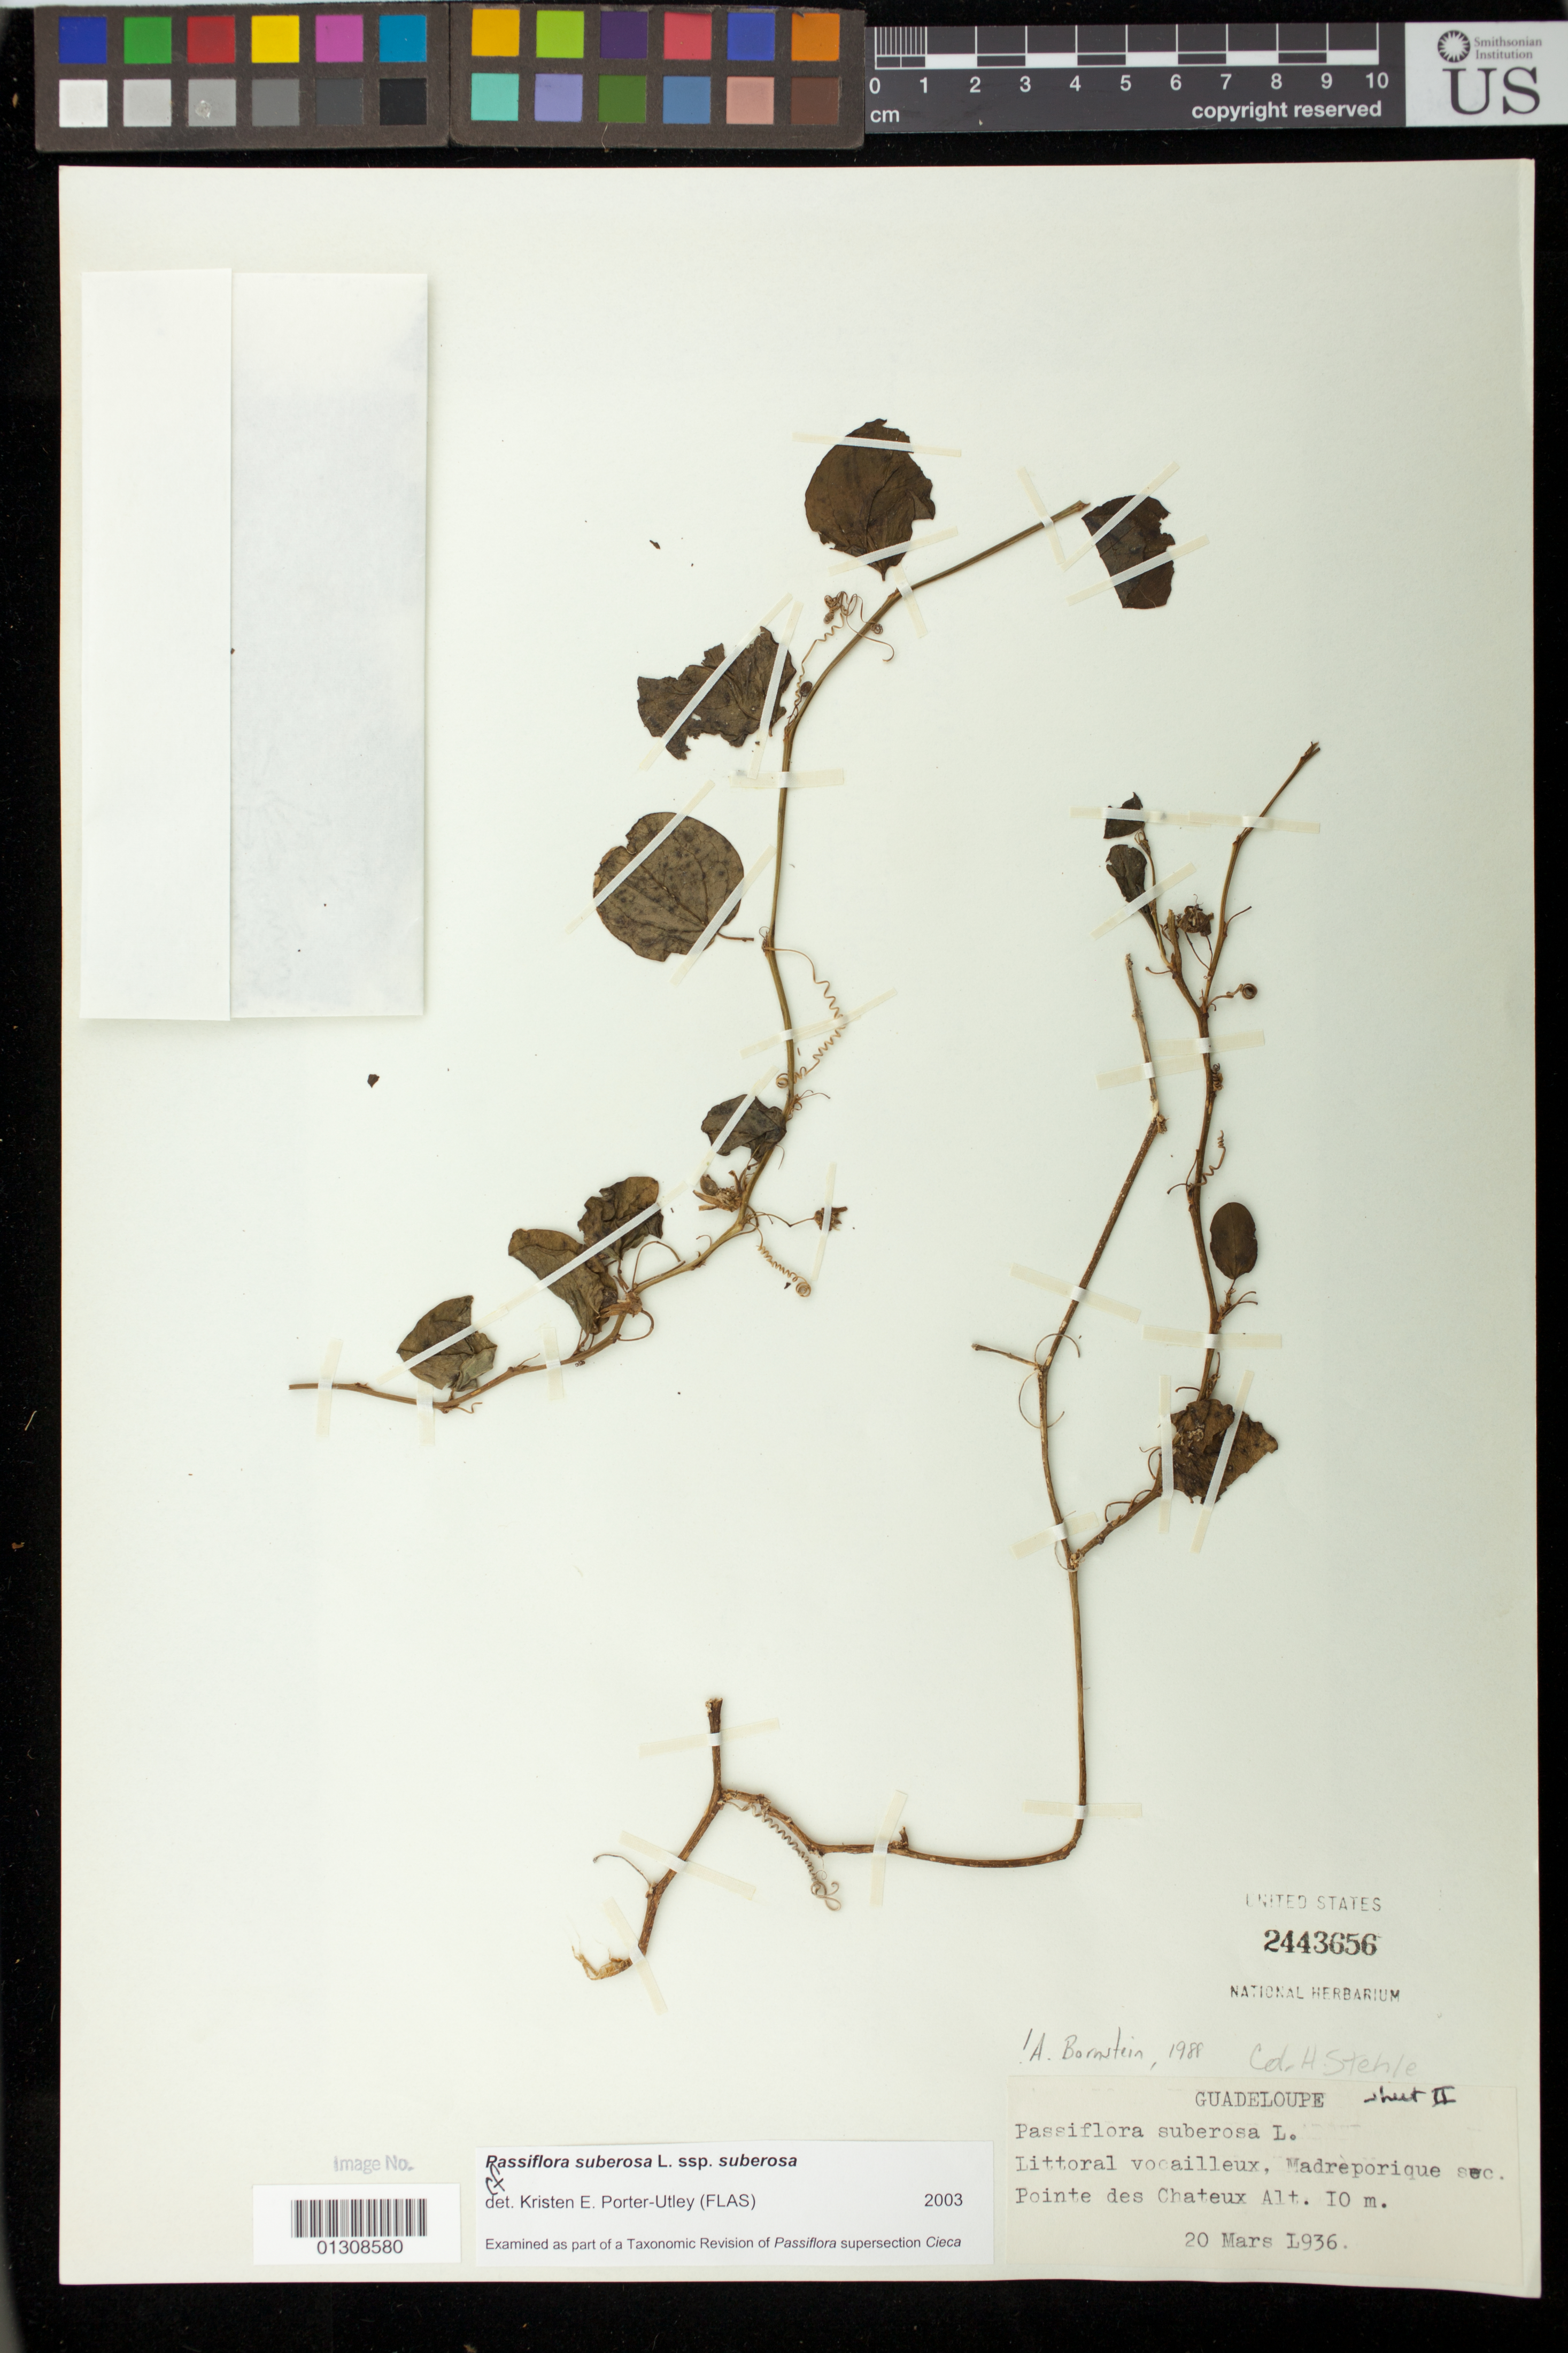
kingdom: Plantae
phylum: Tracheophyta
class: Magnoliopsida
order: Malpighiales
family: Passifloraceae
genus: Passiflora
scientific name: Passiflora suberosa subsp. suberosa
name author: L.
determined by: Porter-Utley, K. E.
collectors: H. Stehlé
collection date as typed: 20 Mar 1936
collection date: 1936-03-20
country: Guadeloupe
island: Grande Terre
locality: Pointe des chateux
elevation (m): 10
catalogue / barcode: US 2443656